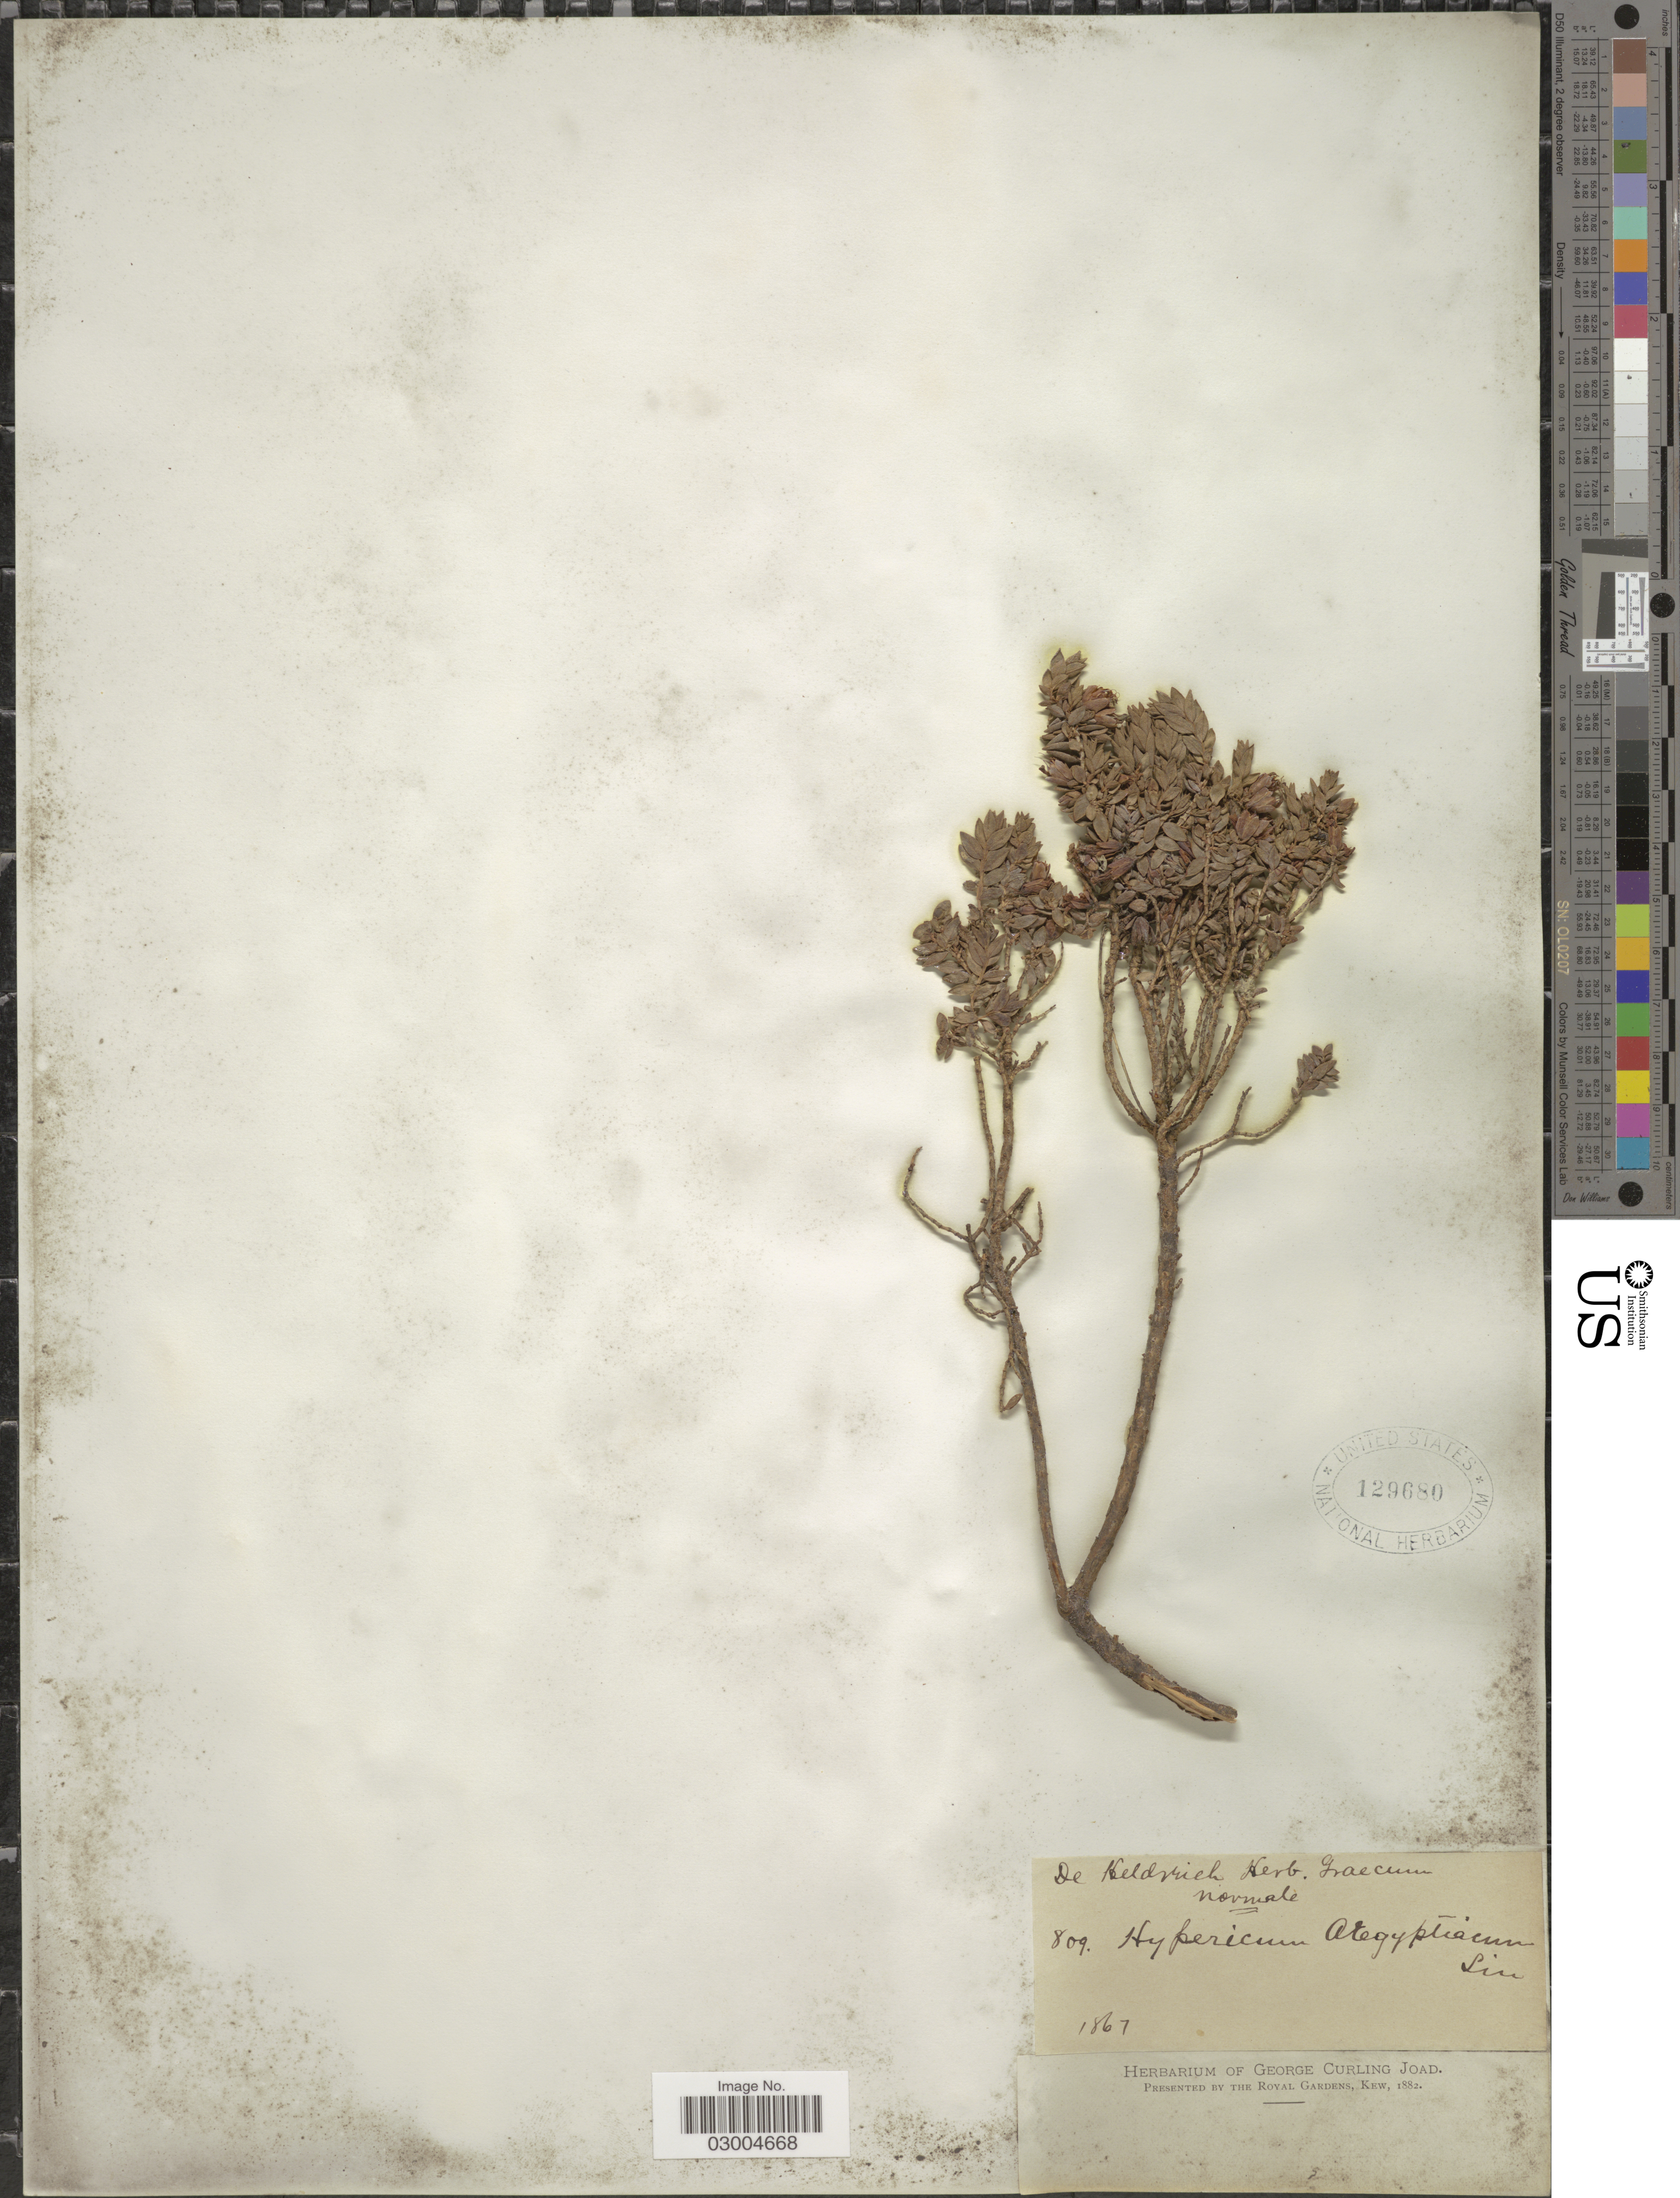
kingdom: Plantae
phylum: Tracheophyta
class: Magnoliopsida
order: Malpighiales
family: Hypericaceae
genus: Hypericum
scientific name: Hypericum aegypticum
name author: L.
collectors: -. De Heldreich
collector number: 809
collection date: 1867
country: Greece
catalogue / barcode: US 129680